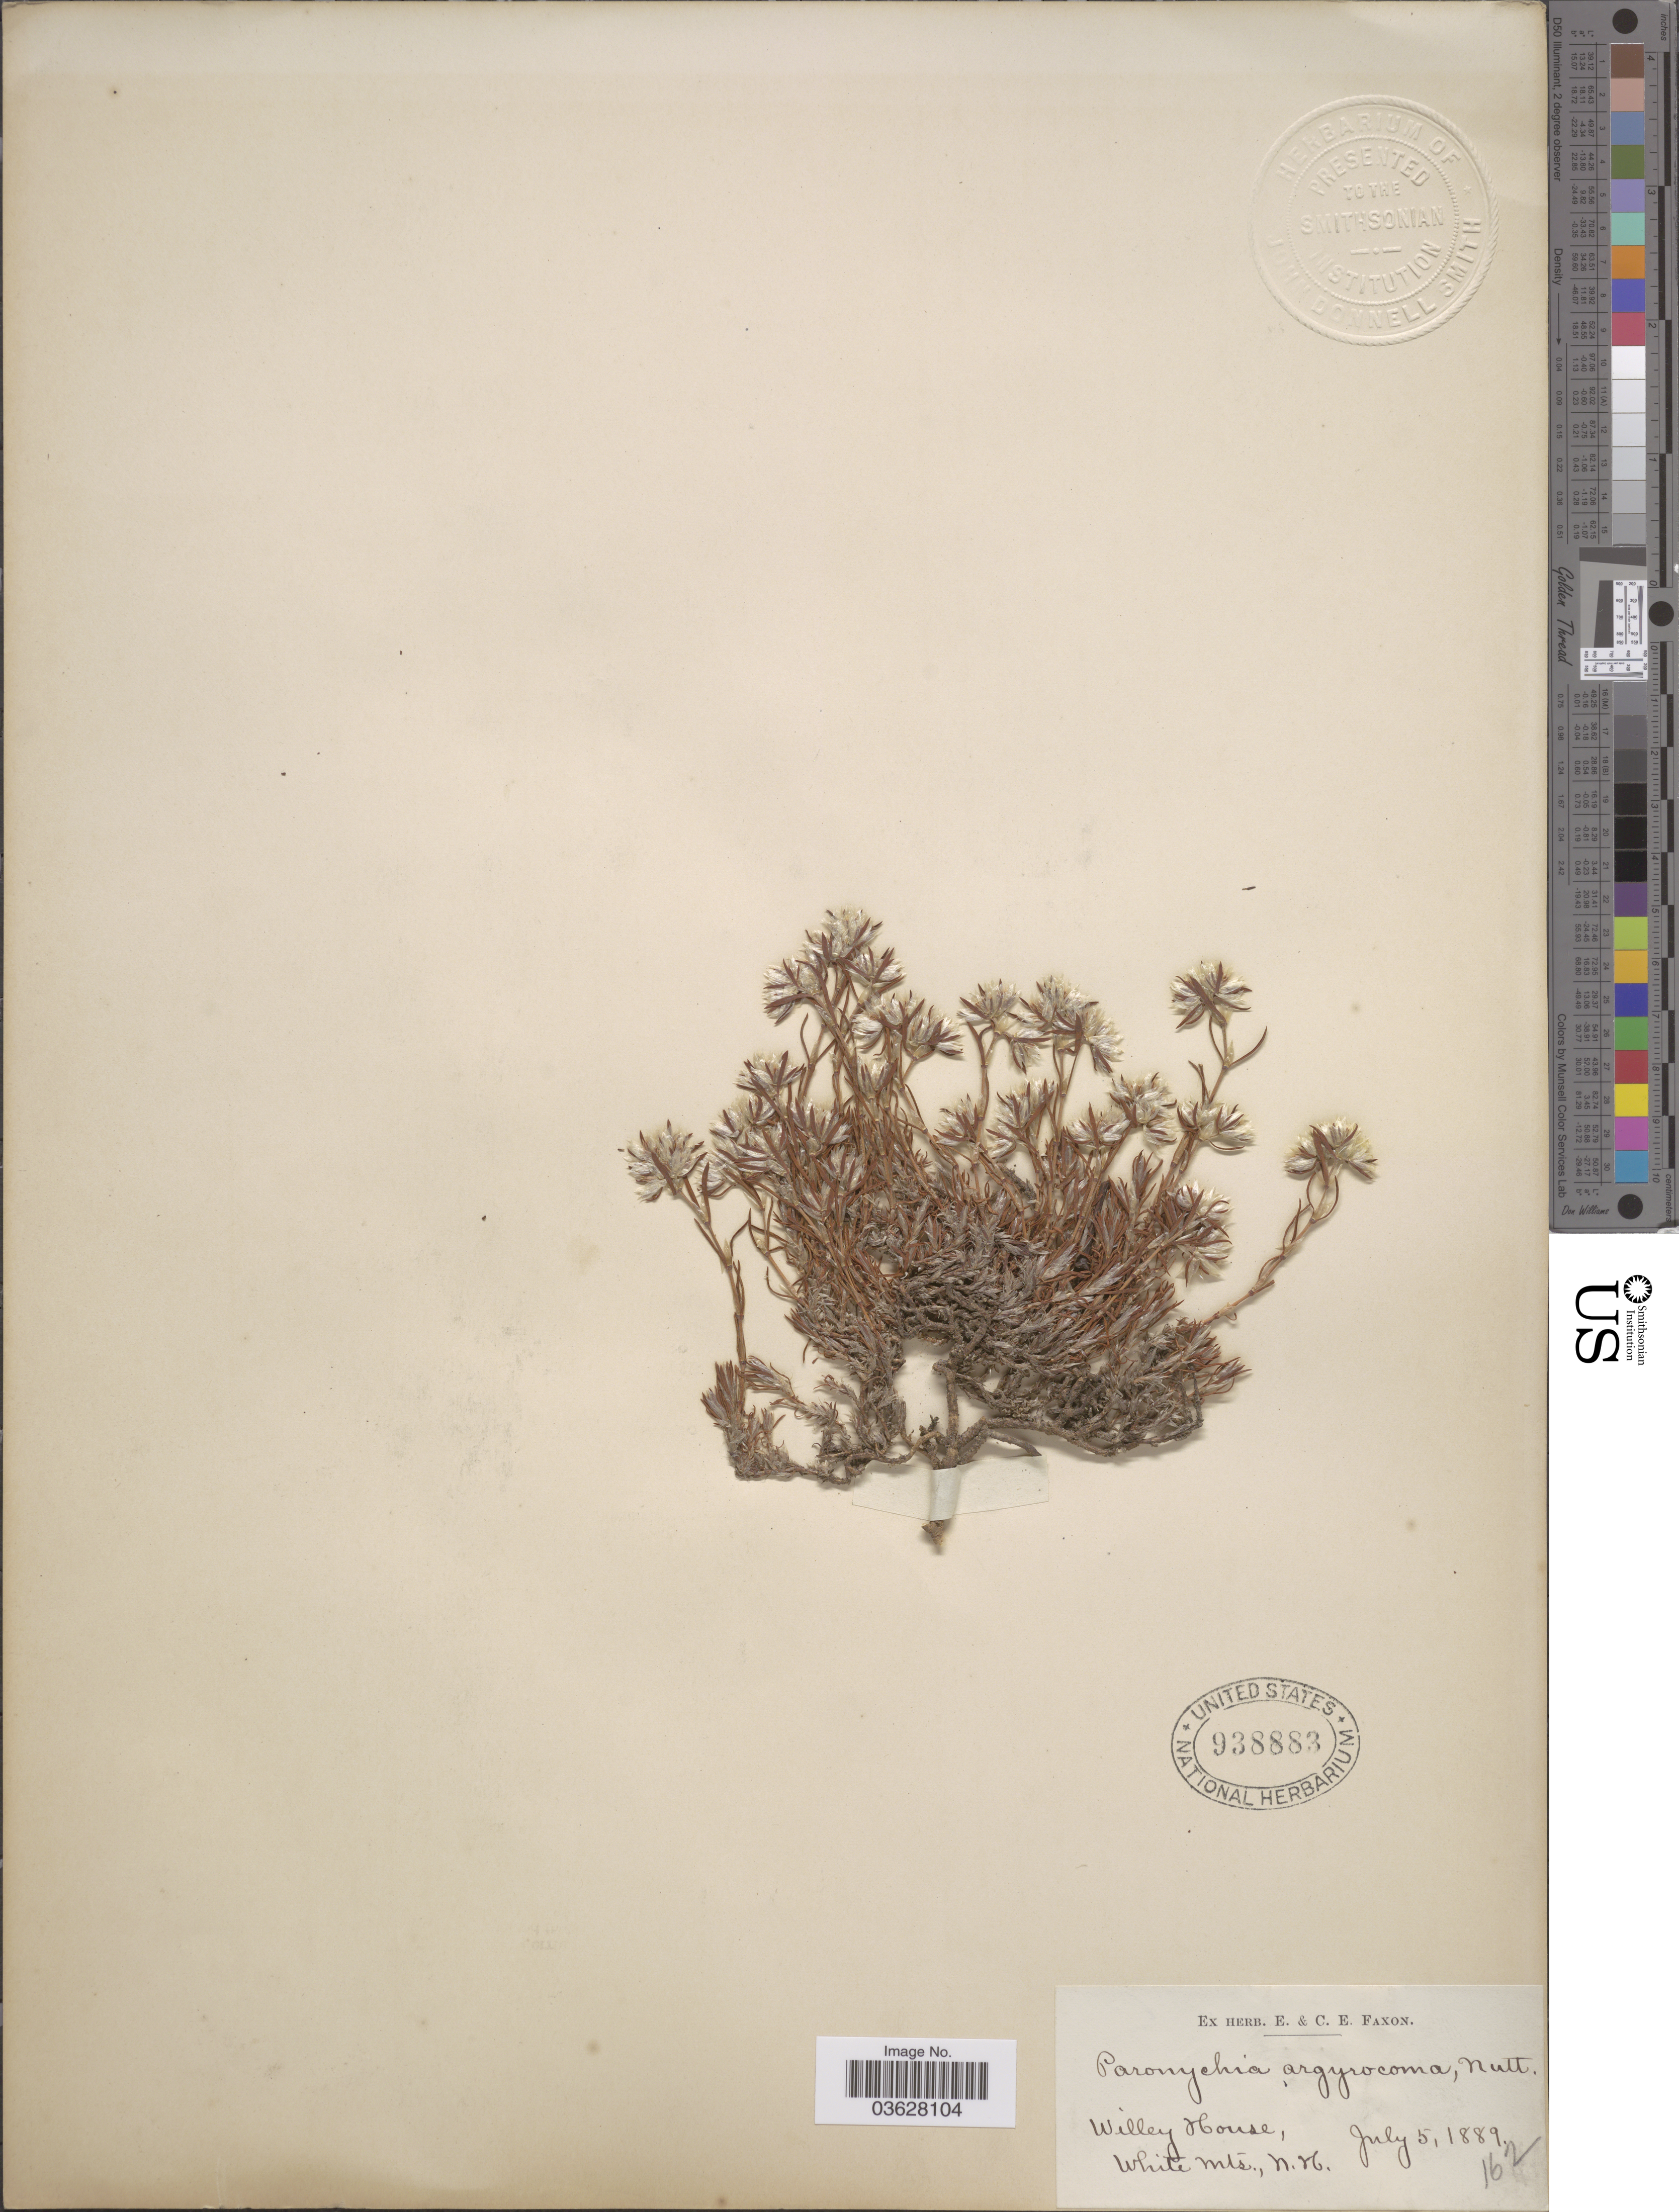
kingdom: Plantae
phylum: Tracheophyta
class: Magnoliopsida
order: Caryophyllales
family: Caryophyllaceae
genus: Paronychia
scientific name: Paronychia argyrocoma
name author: (Michx.) Nutt.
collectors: ex herb. E. & C.E. Faxon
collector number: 162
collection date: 1889-07-05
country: United States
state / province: New Hampshire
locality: Willey House, White Mts.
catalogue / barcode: US 938883